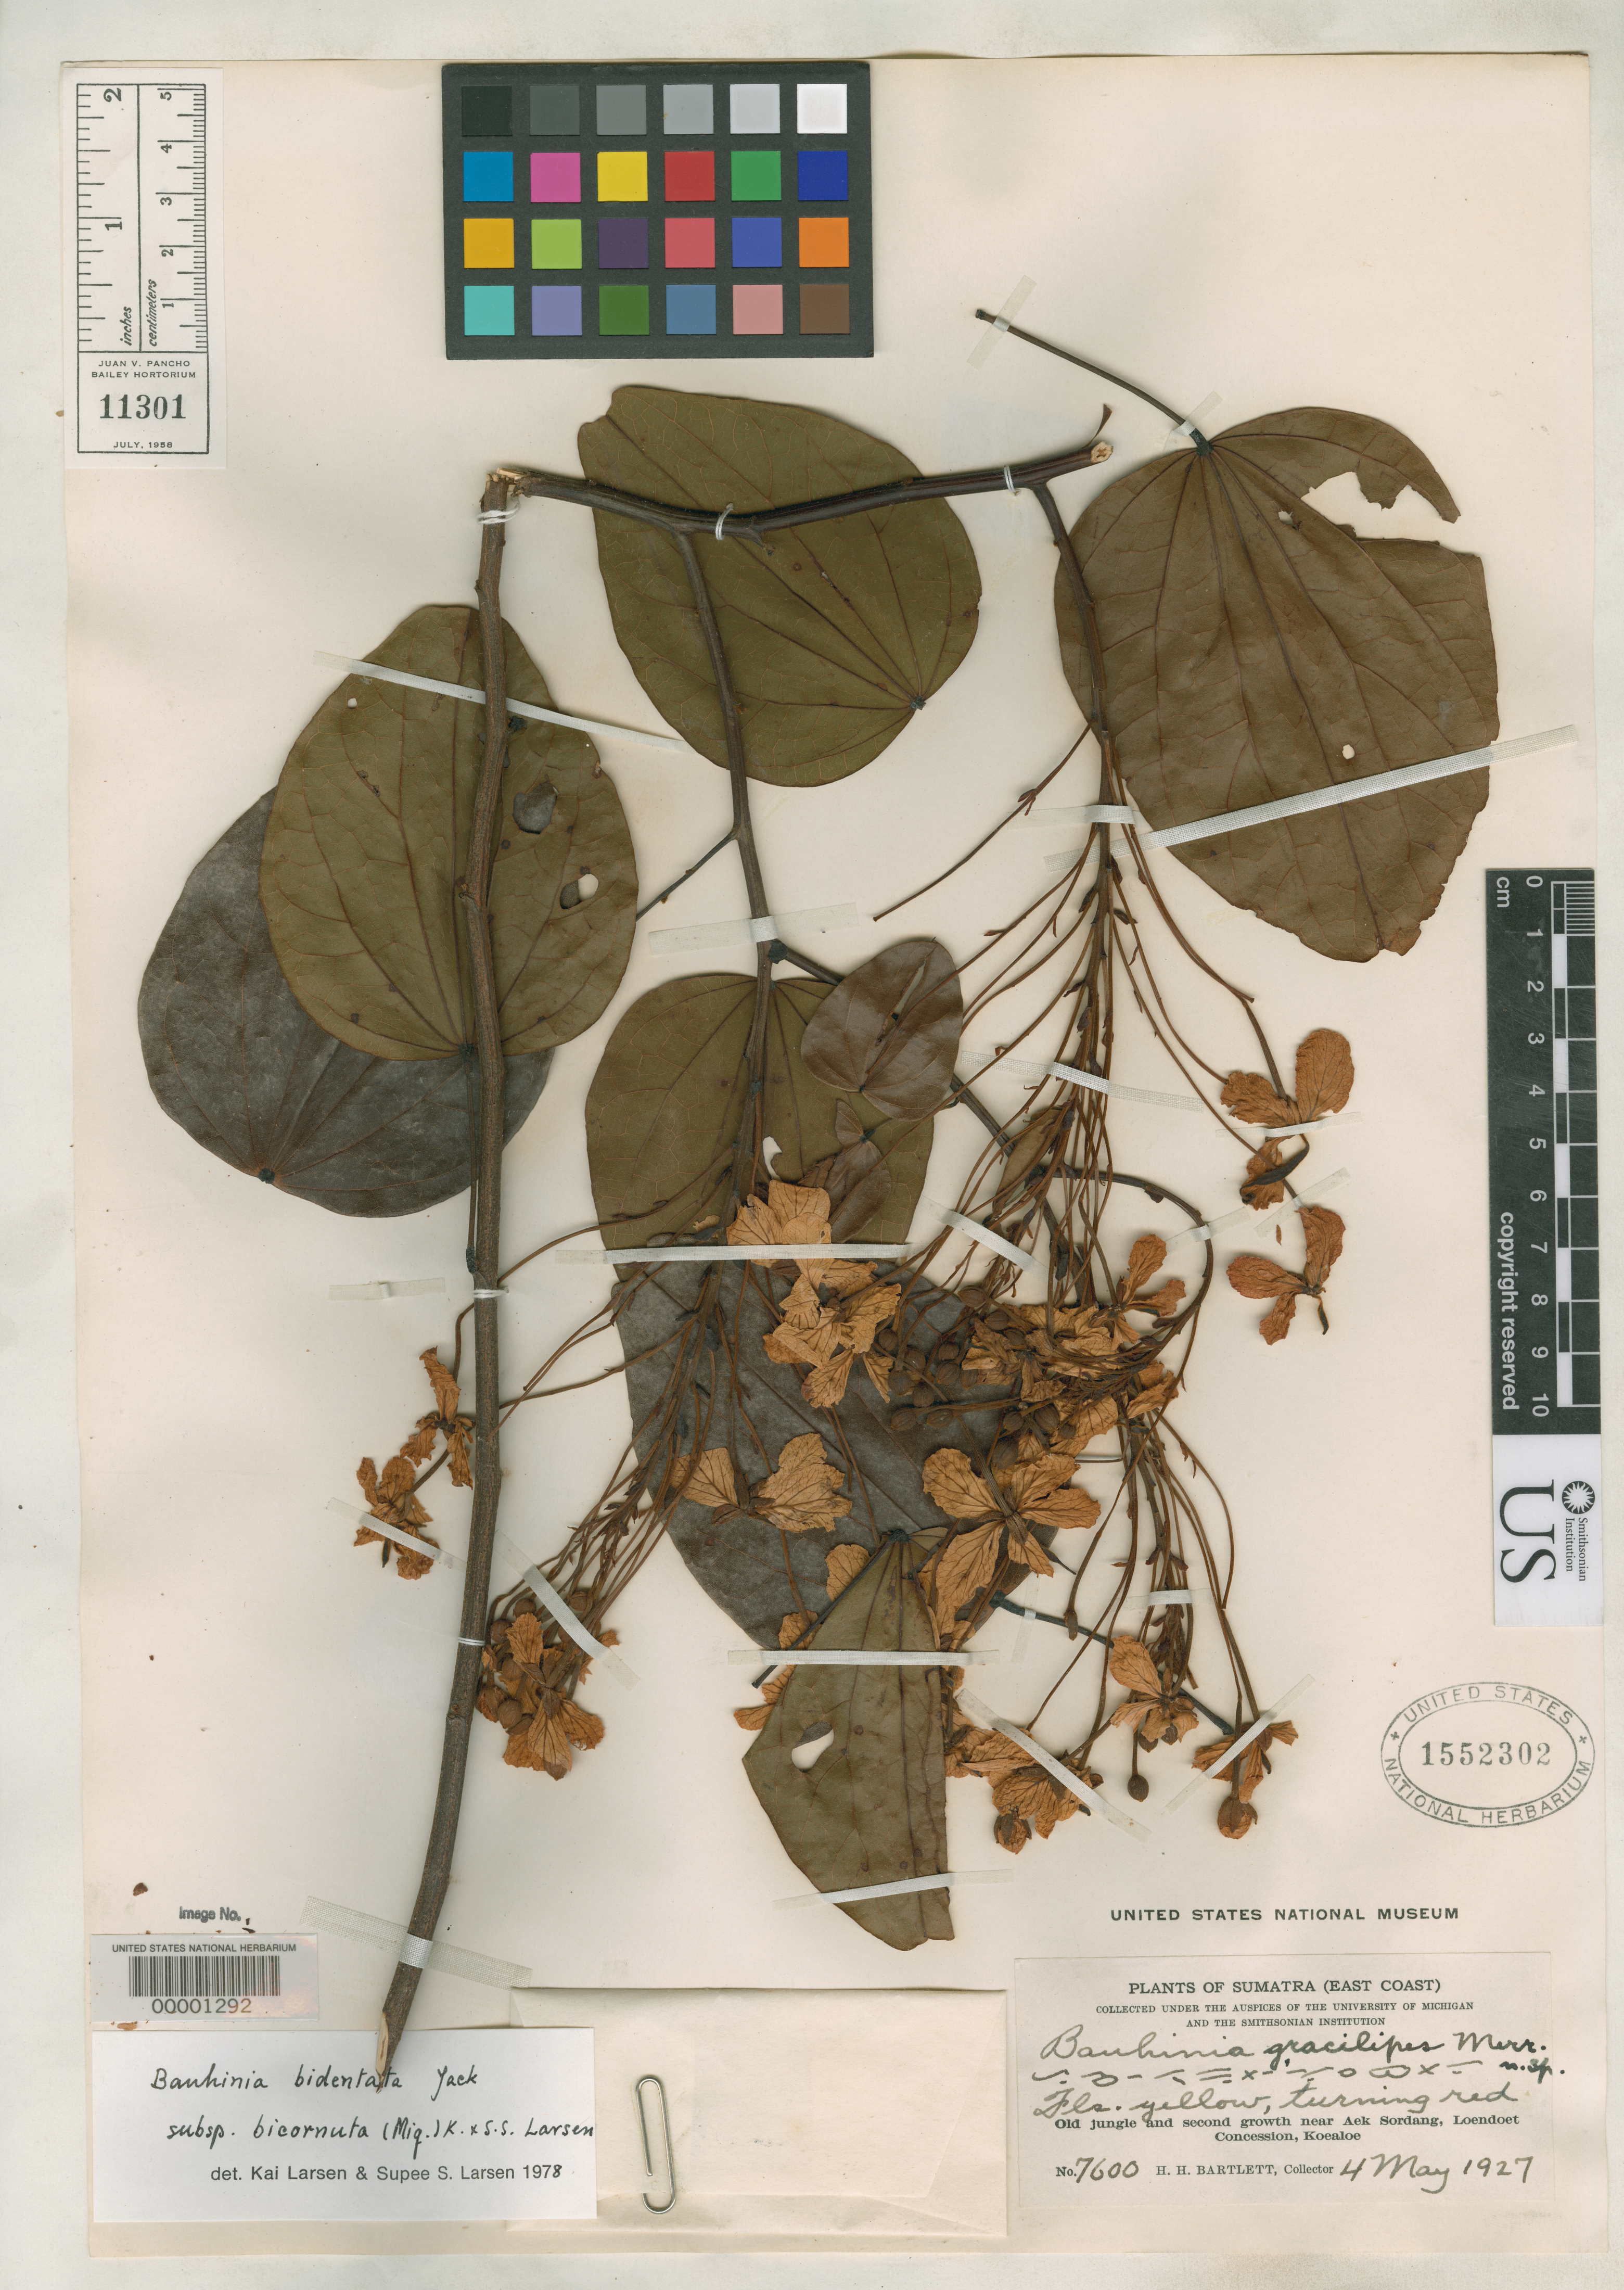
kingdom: Plantae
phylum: Tracheophyta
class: Magnoliopsida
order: Fabales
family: Fabaceae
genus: Bauhinia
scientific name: Bauhinia gracilipes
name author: Merr.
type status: Isotype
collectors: H. H. Bartlett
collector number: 7600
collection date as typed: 04 May 1927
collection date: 1927-05-04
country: Indonesia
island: Sumatra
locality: Near Aek Sordang, Loendoet Concession, Koeloe.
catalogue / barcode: US 1552302